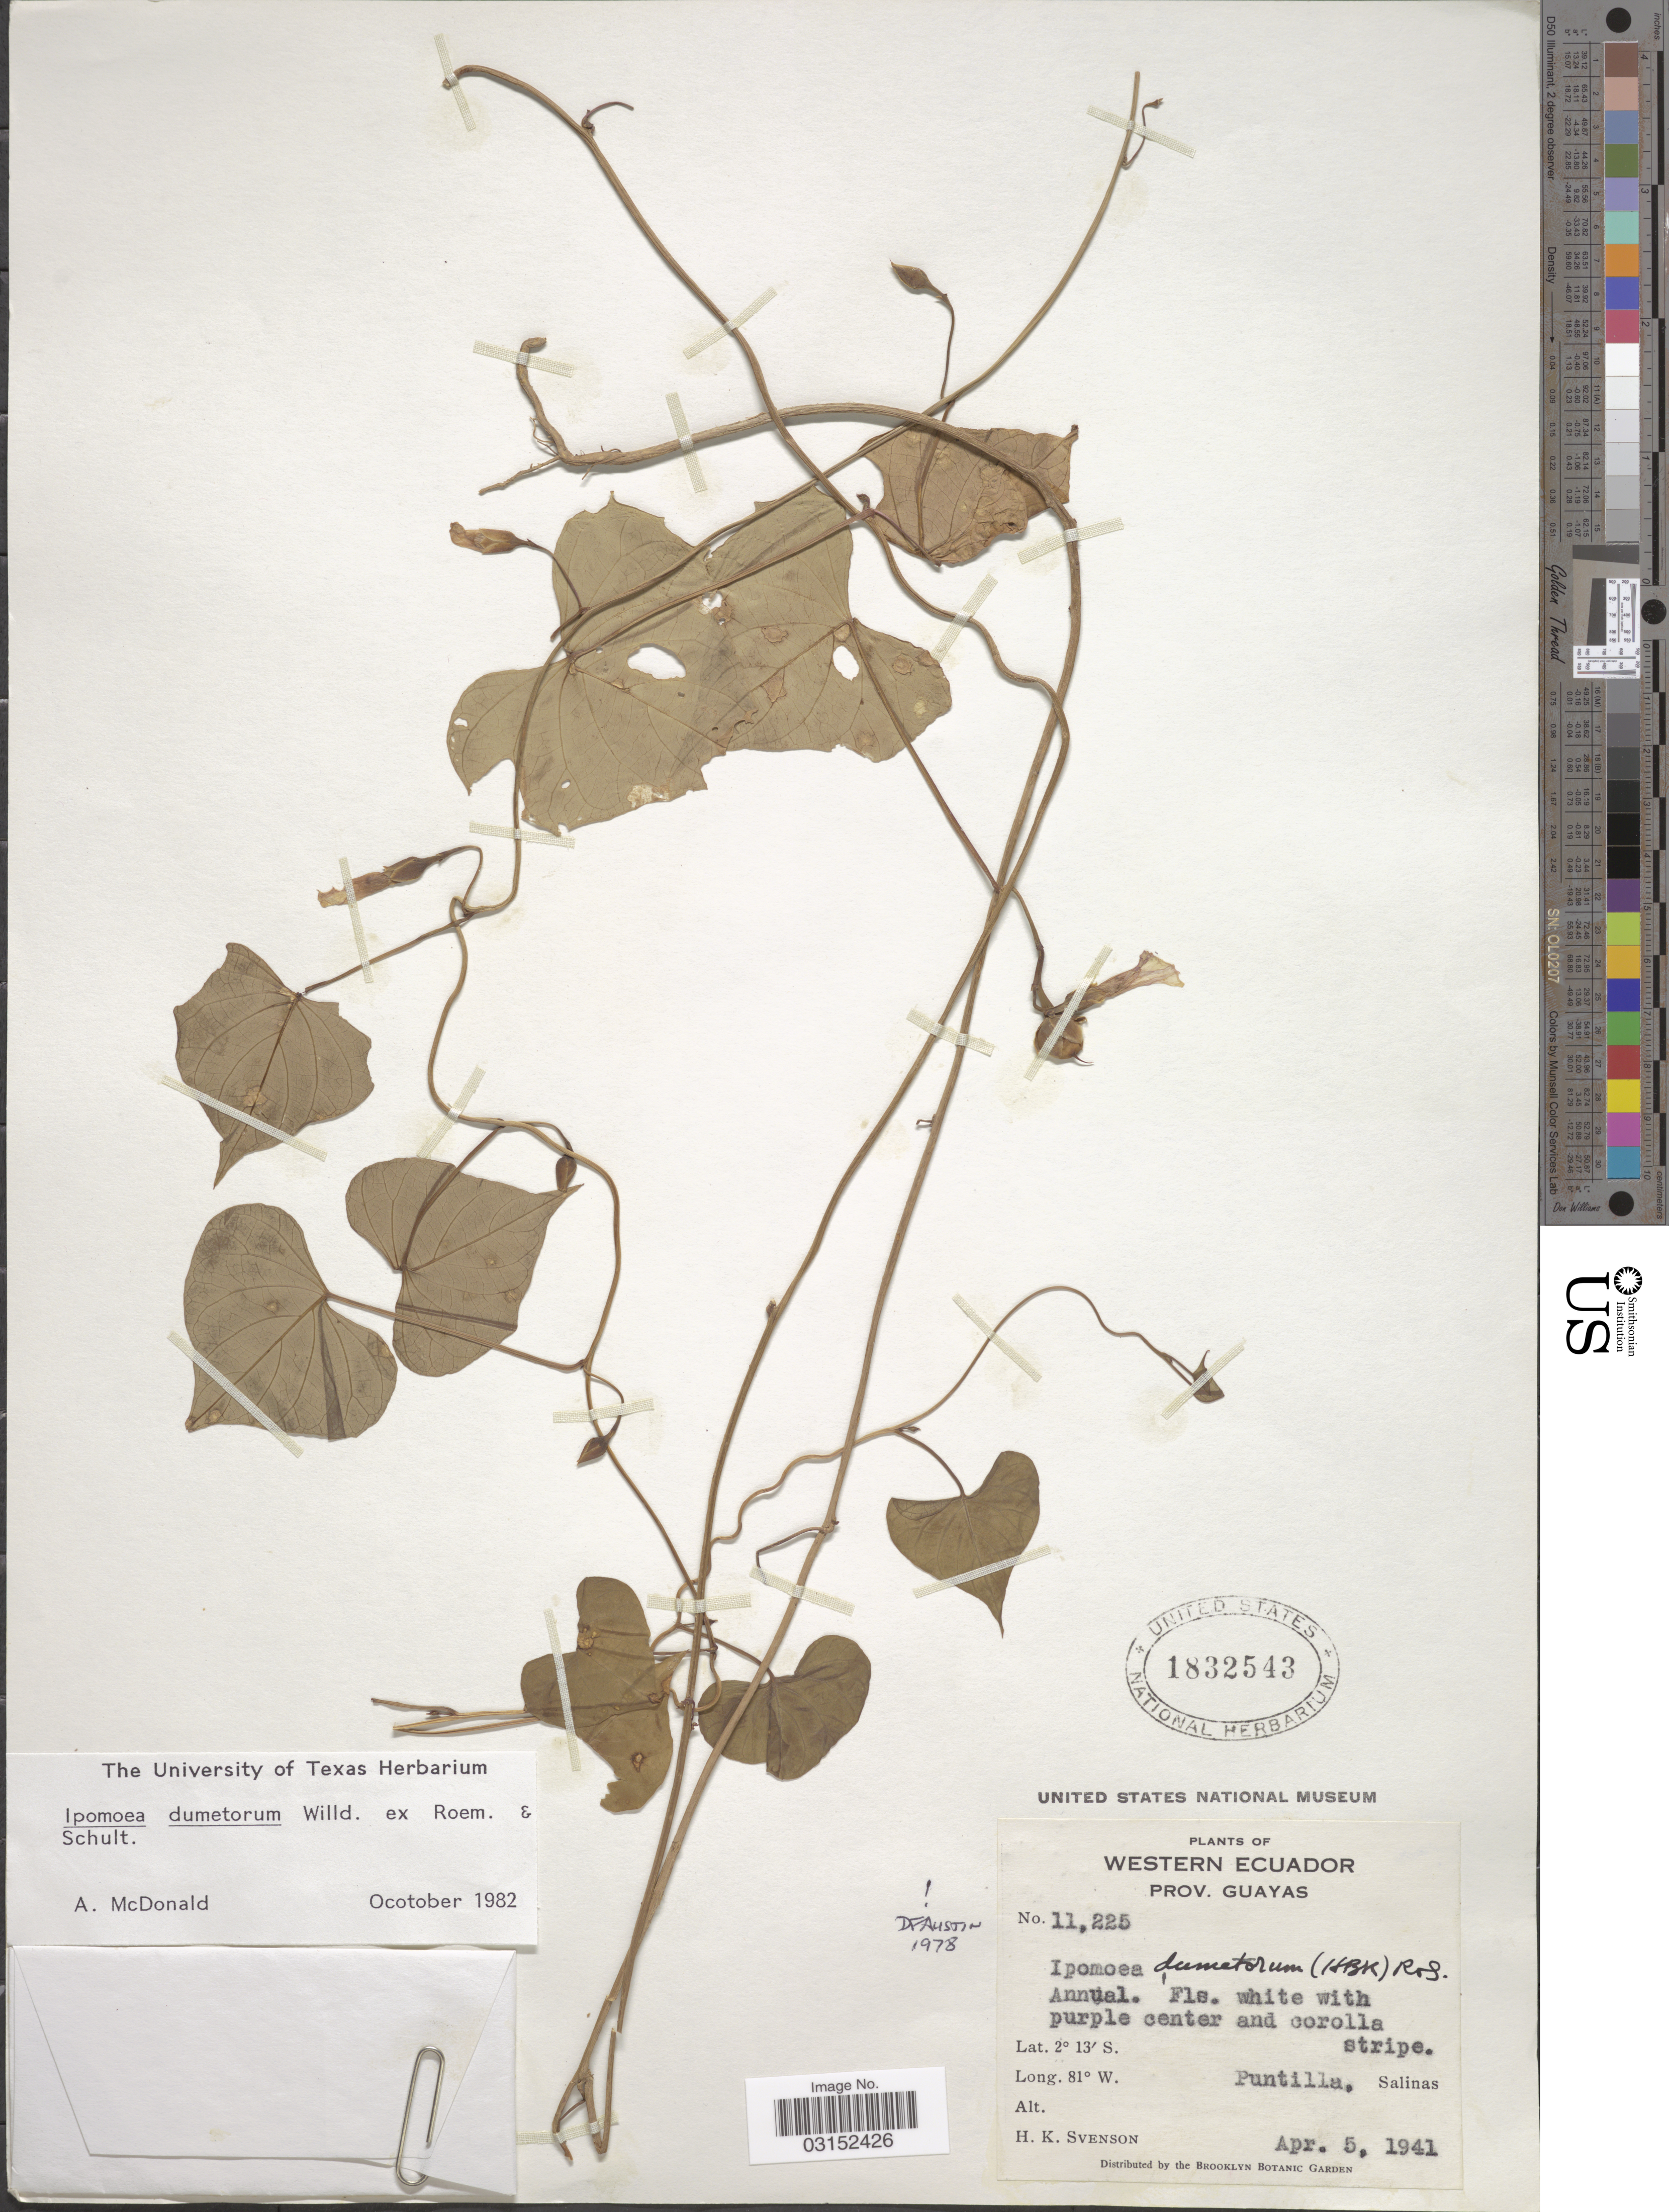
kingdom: Plantae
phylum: Tracheophyta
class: Magnoliopsida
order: Solanales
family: Convolvulaceae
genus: Ipomoea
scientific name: Ipomoea dumetorum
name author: Willd.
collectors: H. K. Svenson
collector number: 11225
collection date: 1941-04-05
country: Ecuador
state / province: Guayas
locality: Western Ecuador, Prov. Guayas, Puntilla, Salinas.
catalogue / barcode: US 1832543